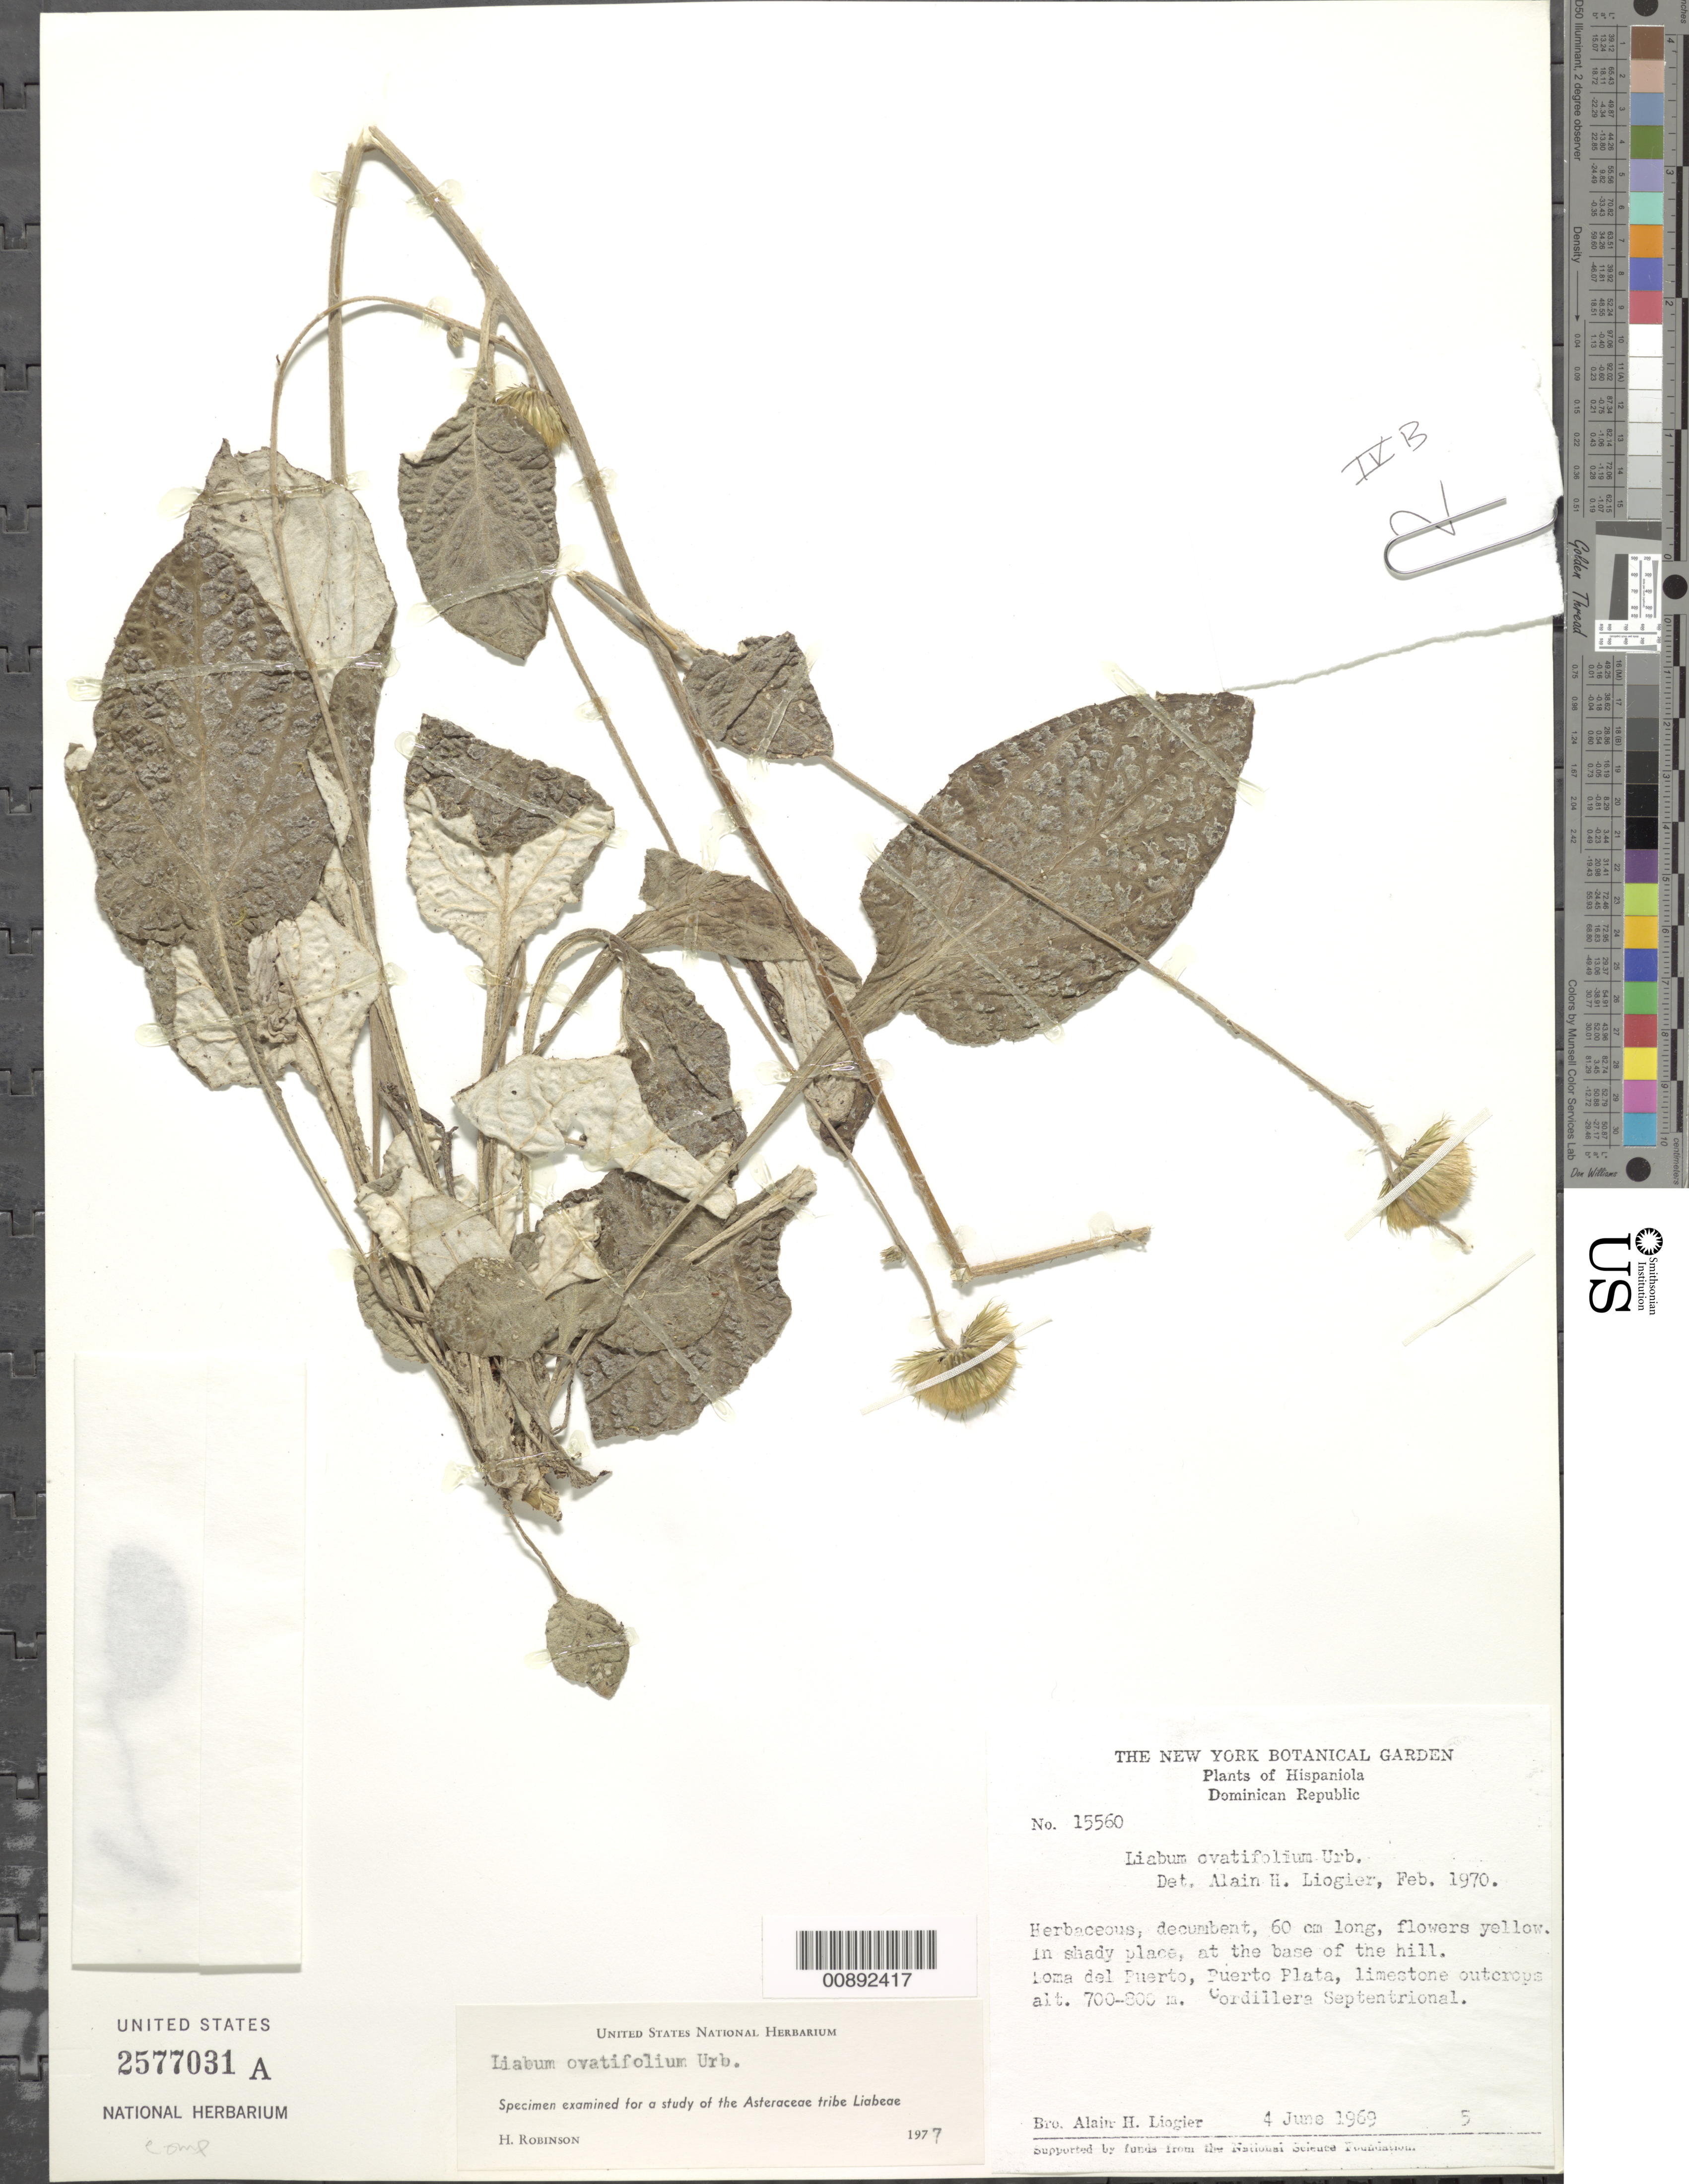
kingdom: Plantae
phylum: Tracheophyta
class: Magnoliopsida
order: Asterales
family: Asteraceae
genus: Liabum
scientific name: Liabum ovatifolium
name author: Urb.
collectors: A. H. Liogier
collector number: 15560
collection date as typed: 4 June 1969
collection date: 1969-06-04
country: Dominican Republic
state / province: Puerto Plata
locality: Loma del Puerto, Puerto Plata, Cordillera Septentrional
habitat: Shady place at the base of hill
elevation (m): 700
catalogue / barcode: US 2577031A